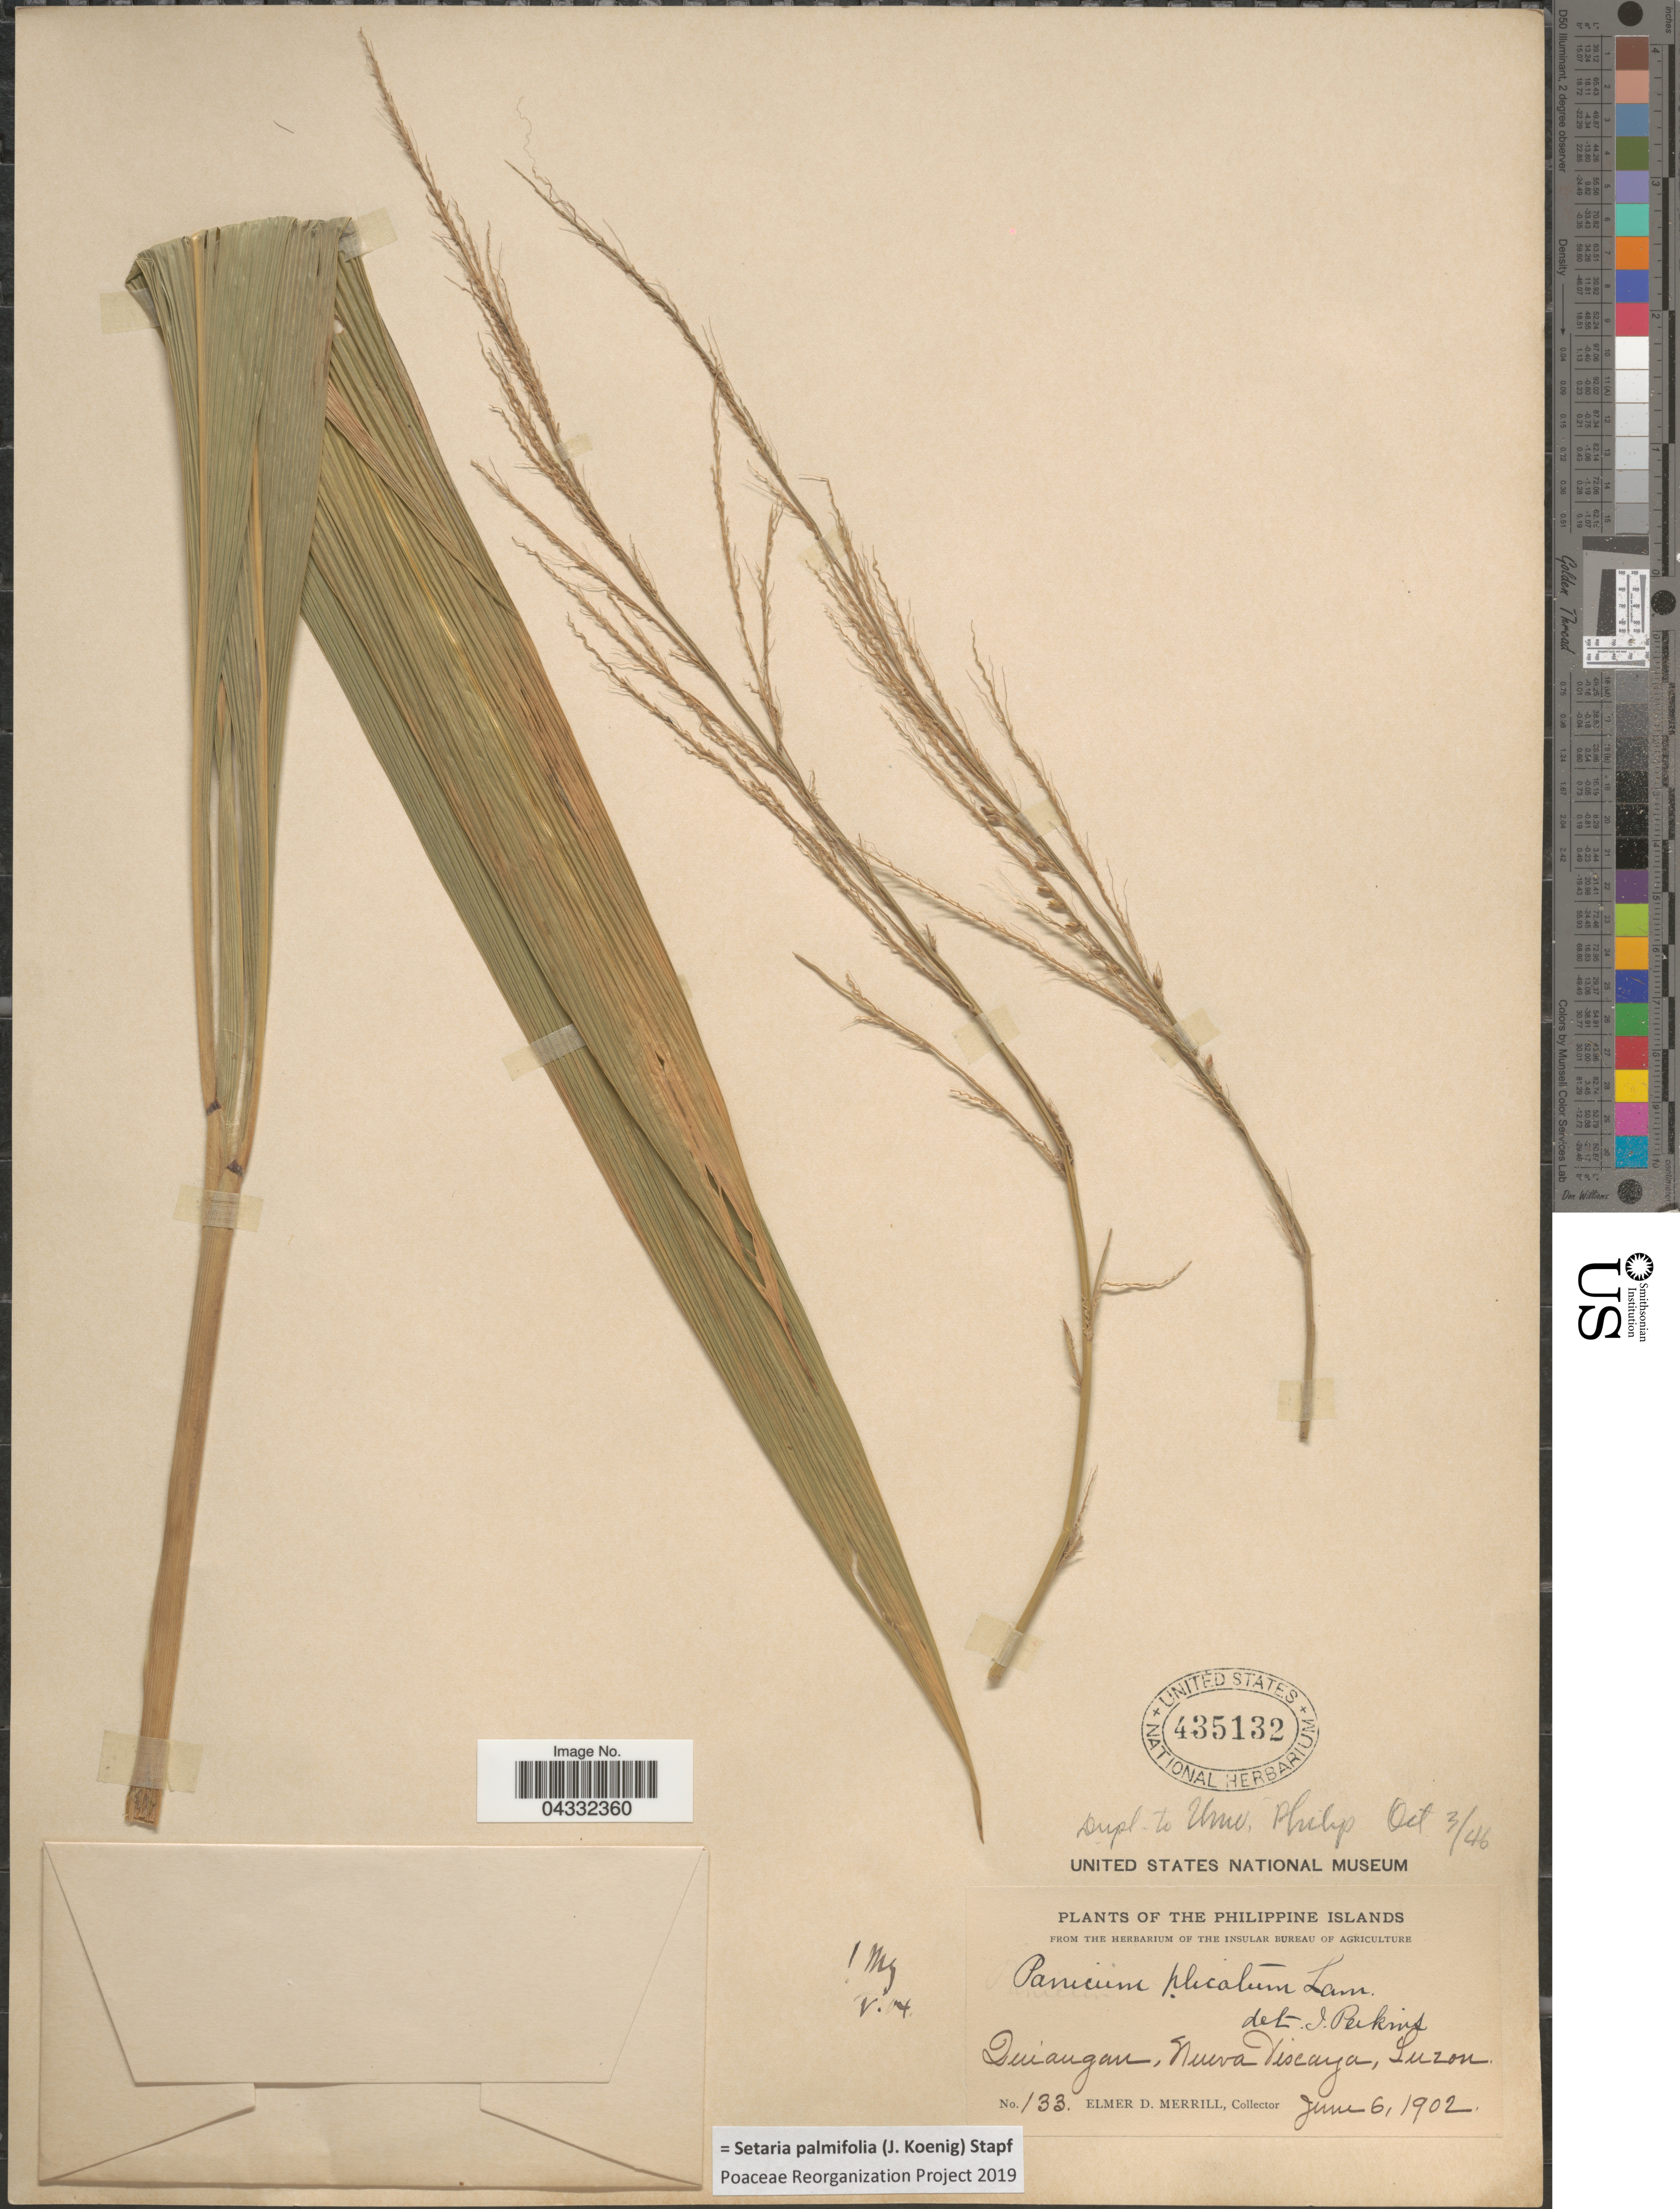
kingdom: Plantae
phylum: Tracheophyta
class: Liliopsida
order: Poales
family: Poaceae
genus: Setaria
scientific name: Setaria palmifolia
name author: (J. Koenig) Stapf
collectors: E. D. Merrill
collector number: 133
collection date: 1902-06-06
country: Philippines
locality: The Philippine Islands. Quiangan, Nueva Viscaya, Luzon.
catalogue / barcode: US 435132